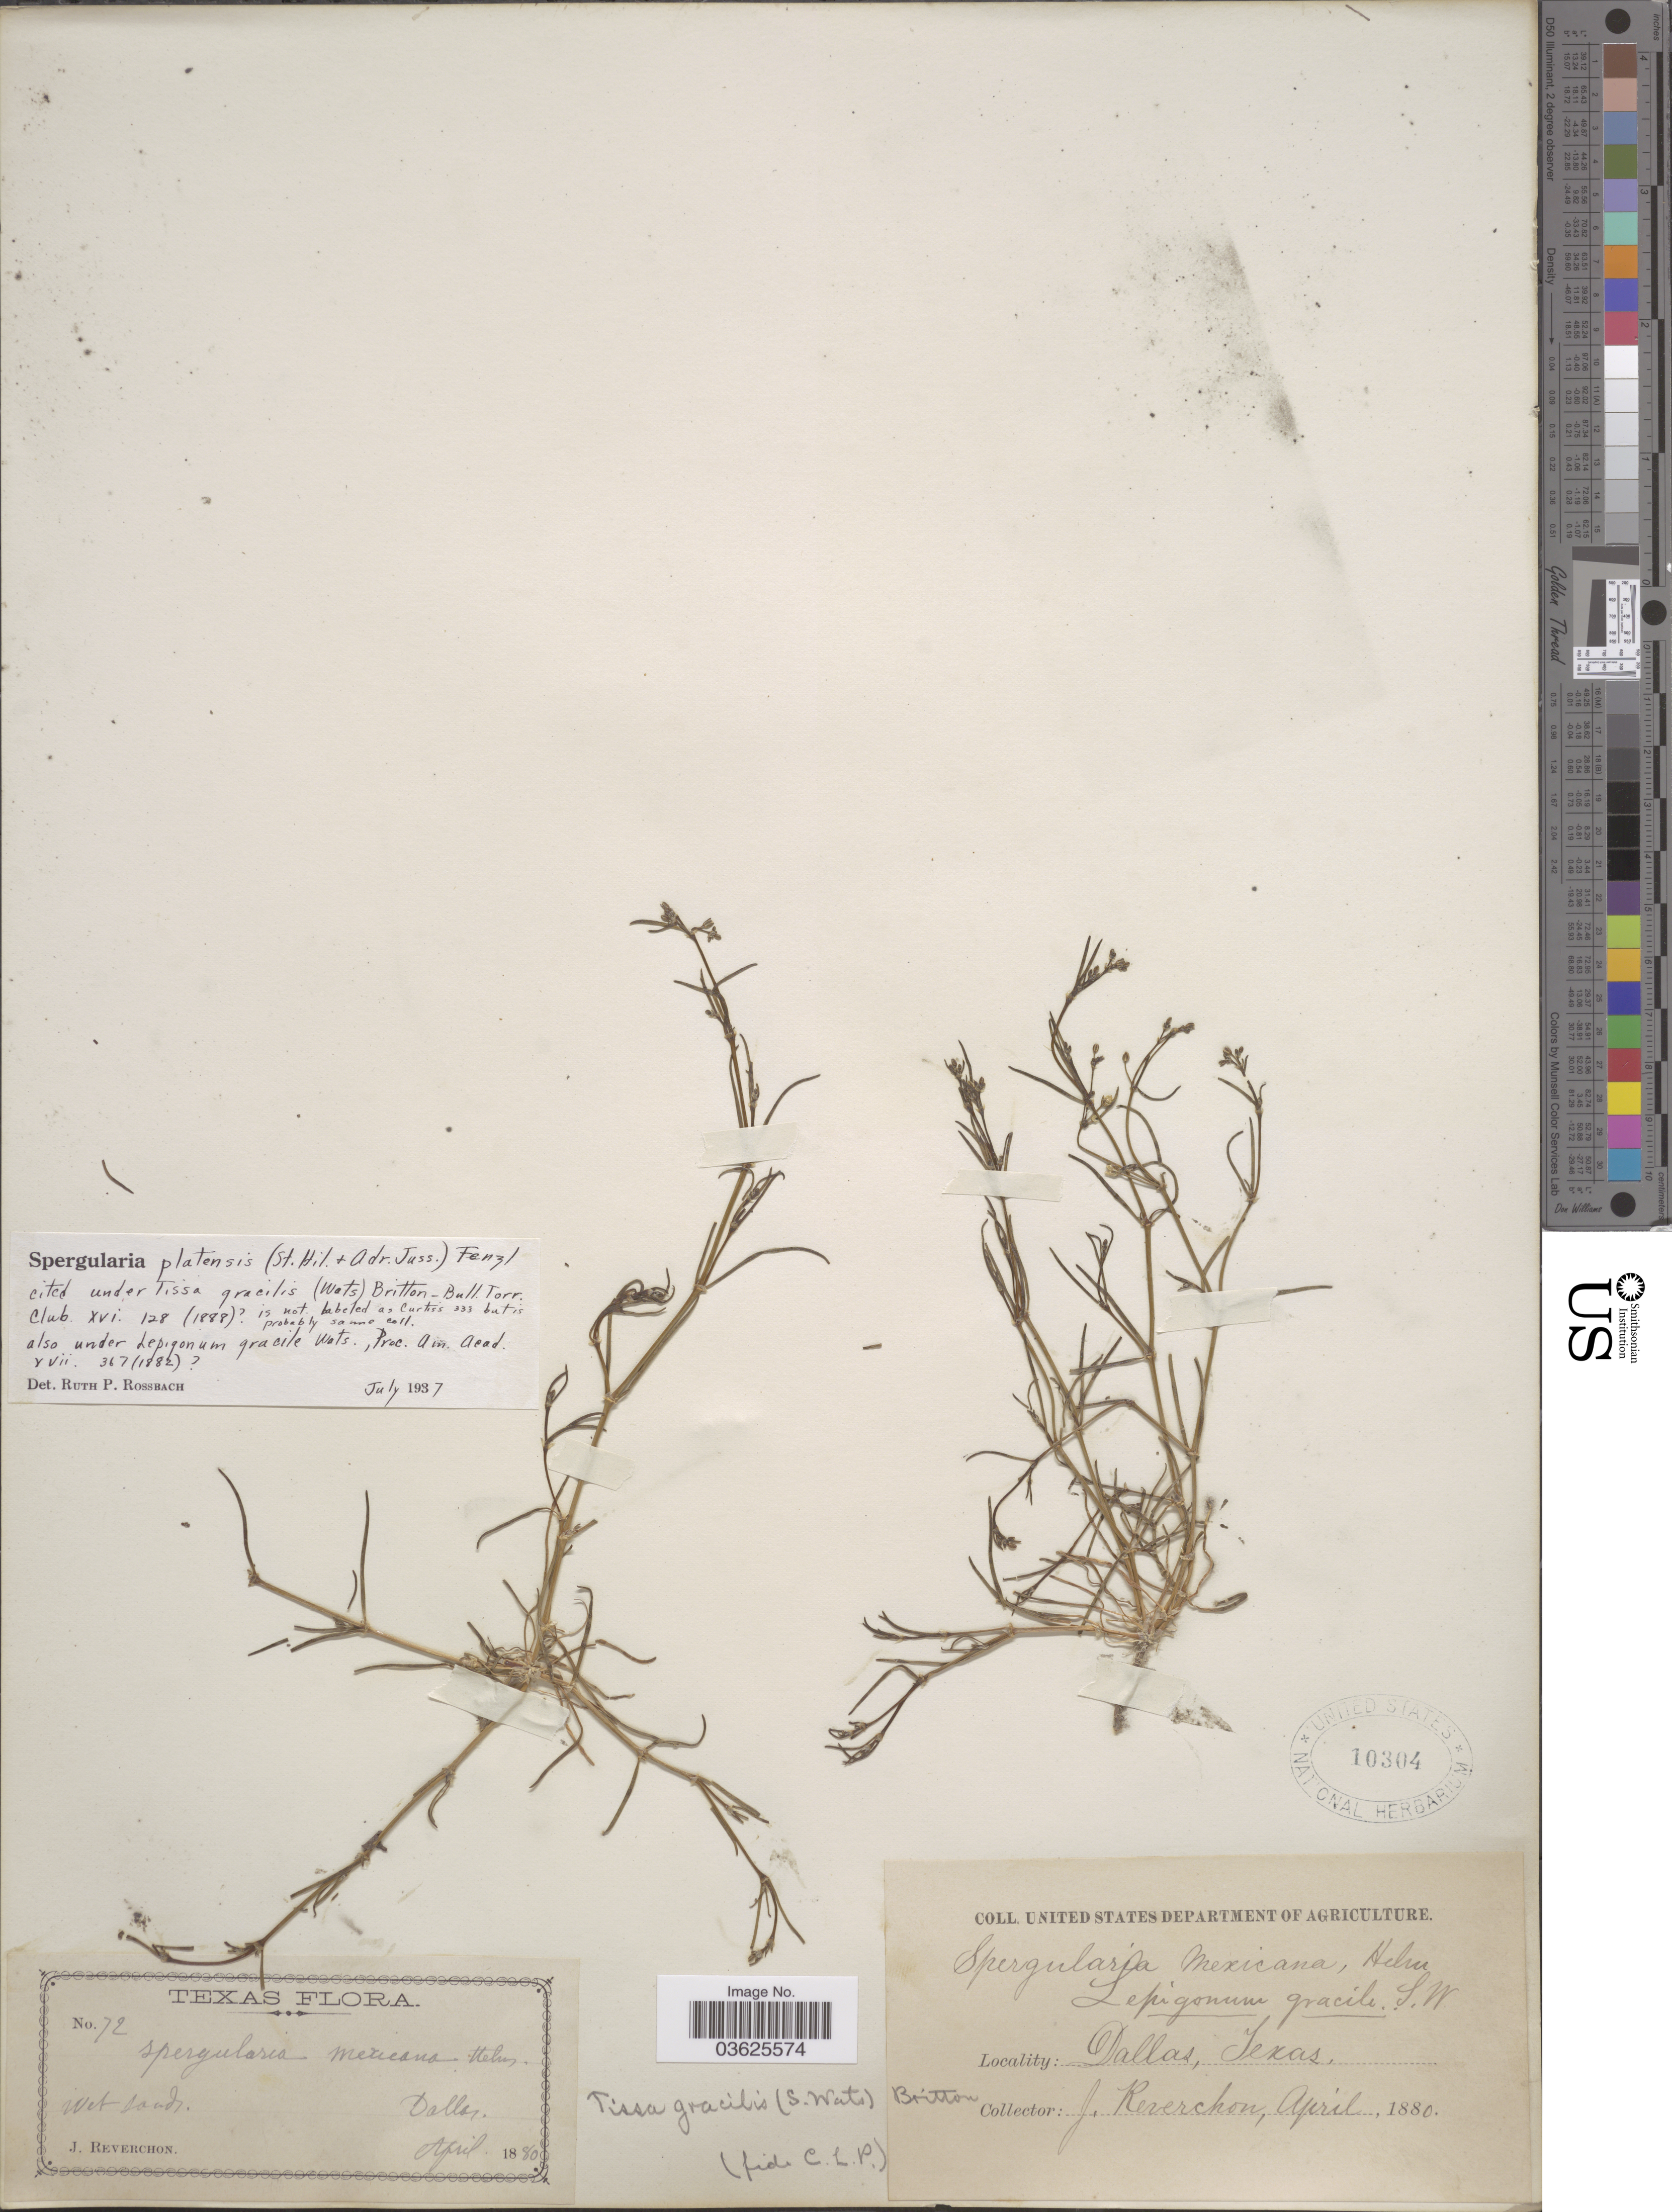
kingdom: Plantae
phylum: Tracheophyta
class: Magnoliopsida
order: Caryophyllales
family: Caryophyllaceae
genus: Spergularia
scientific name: Spergularia platensis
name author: (Cambess.) Fenzl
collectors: J. Reverchon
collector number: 72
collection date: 1880-04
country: United States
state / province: Texas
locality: Dallas.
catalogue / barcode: US 10304